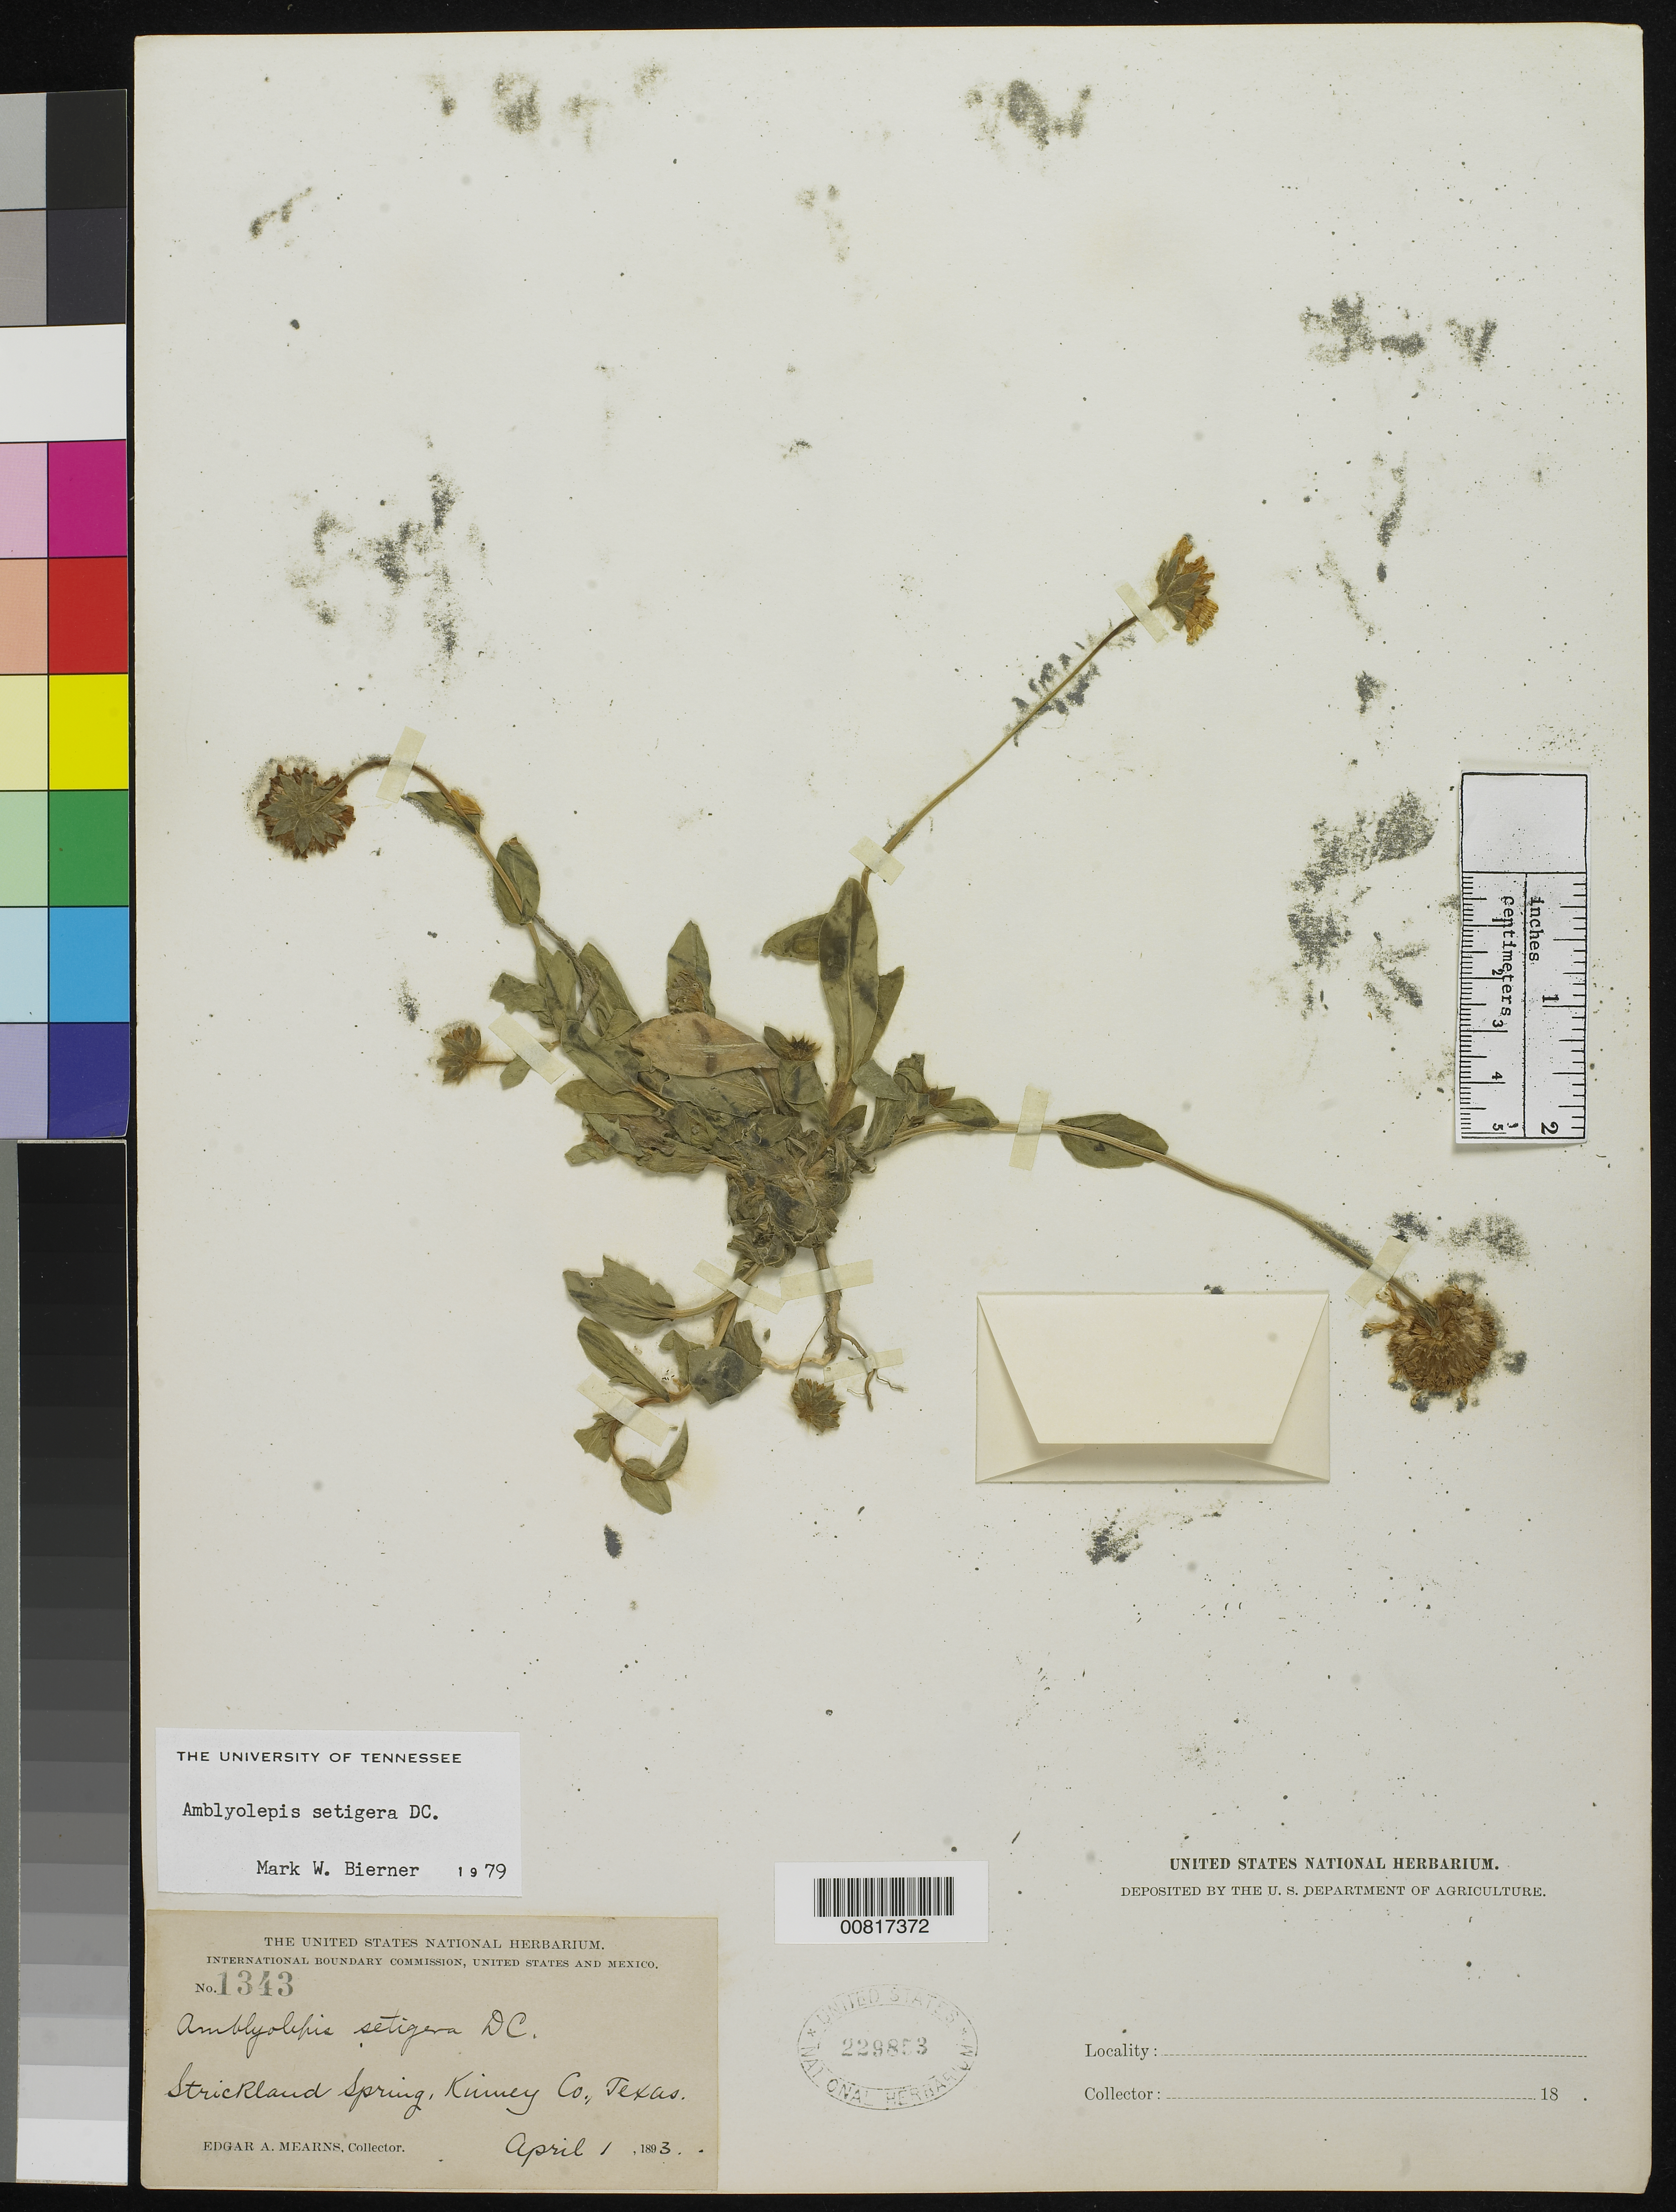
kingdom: Plantae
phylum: Tracheophyta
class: Magnoliopsida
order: Asterales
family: Asteraceae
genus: Amblyolepis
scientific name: Amblyolepis setigera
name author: DC.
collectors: E. A. Mearns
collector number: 1343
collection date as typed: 01 Apr 1893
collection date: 1893-04-01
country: United States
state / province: Texas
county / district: Kinney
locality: Strickland Spring, Kinney County, Texas.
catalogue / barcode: US 229853